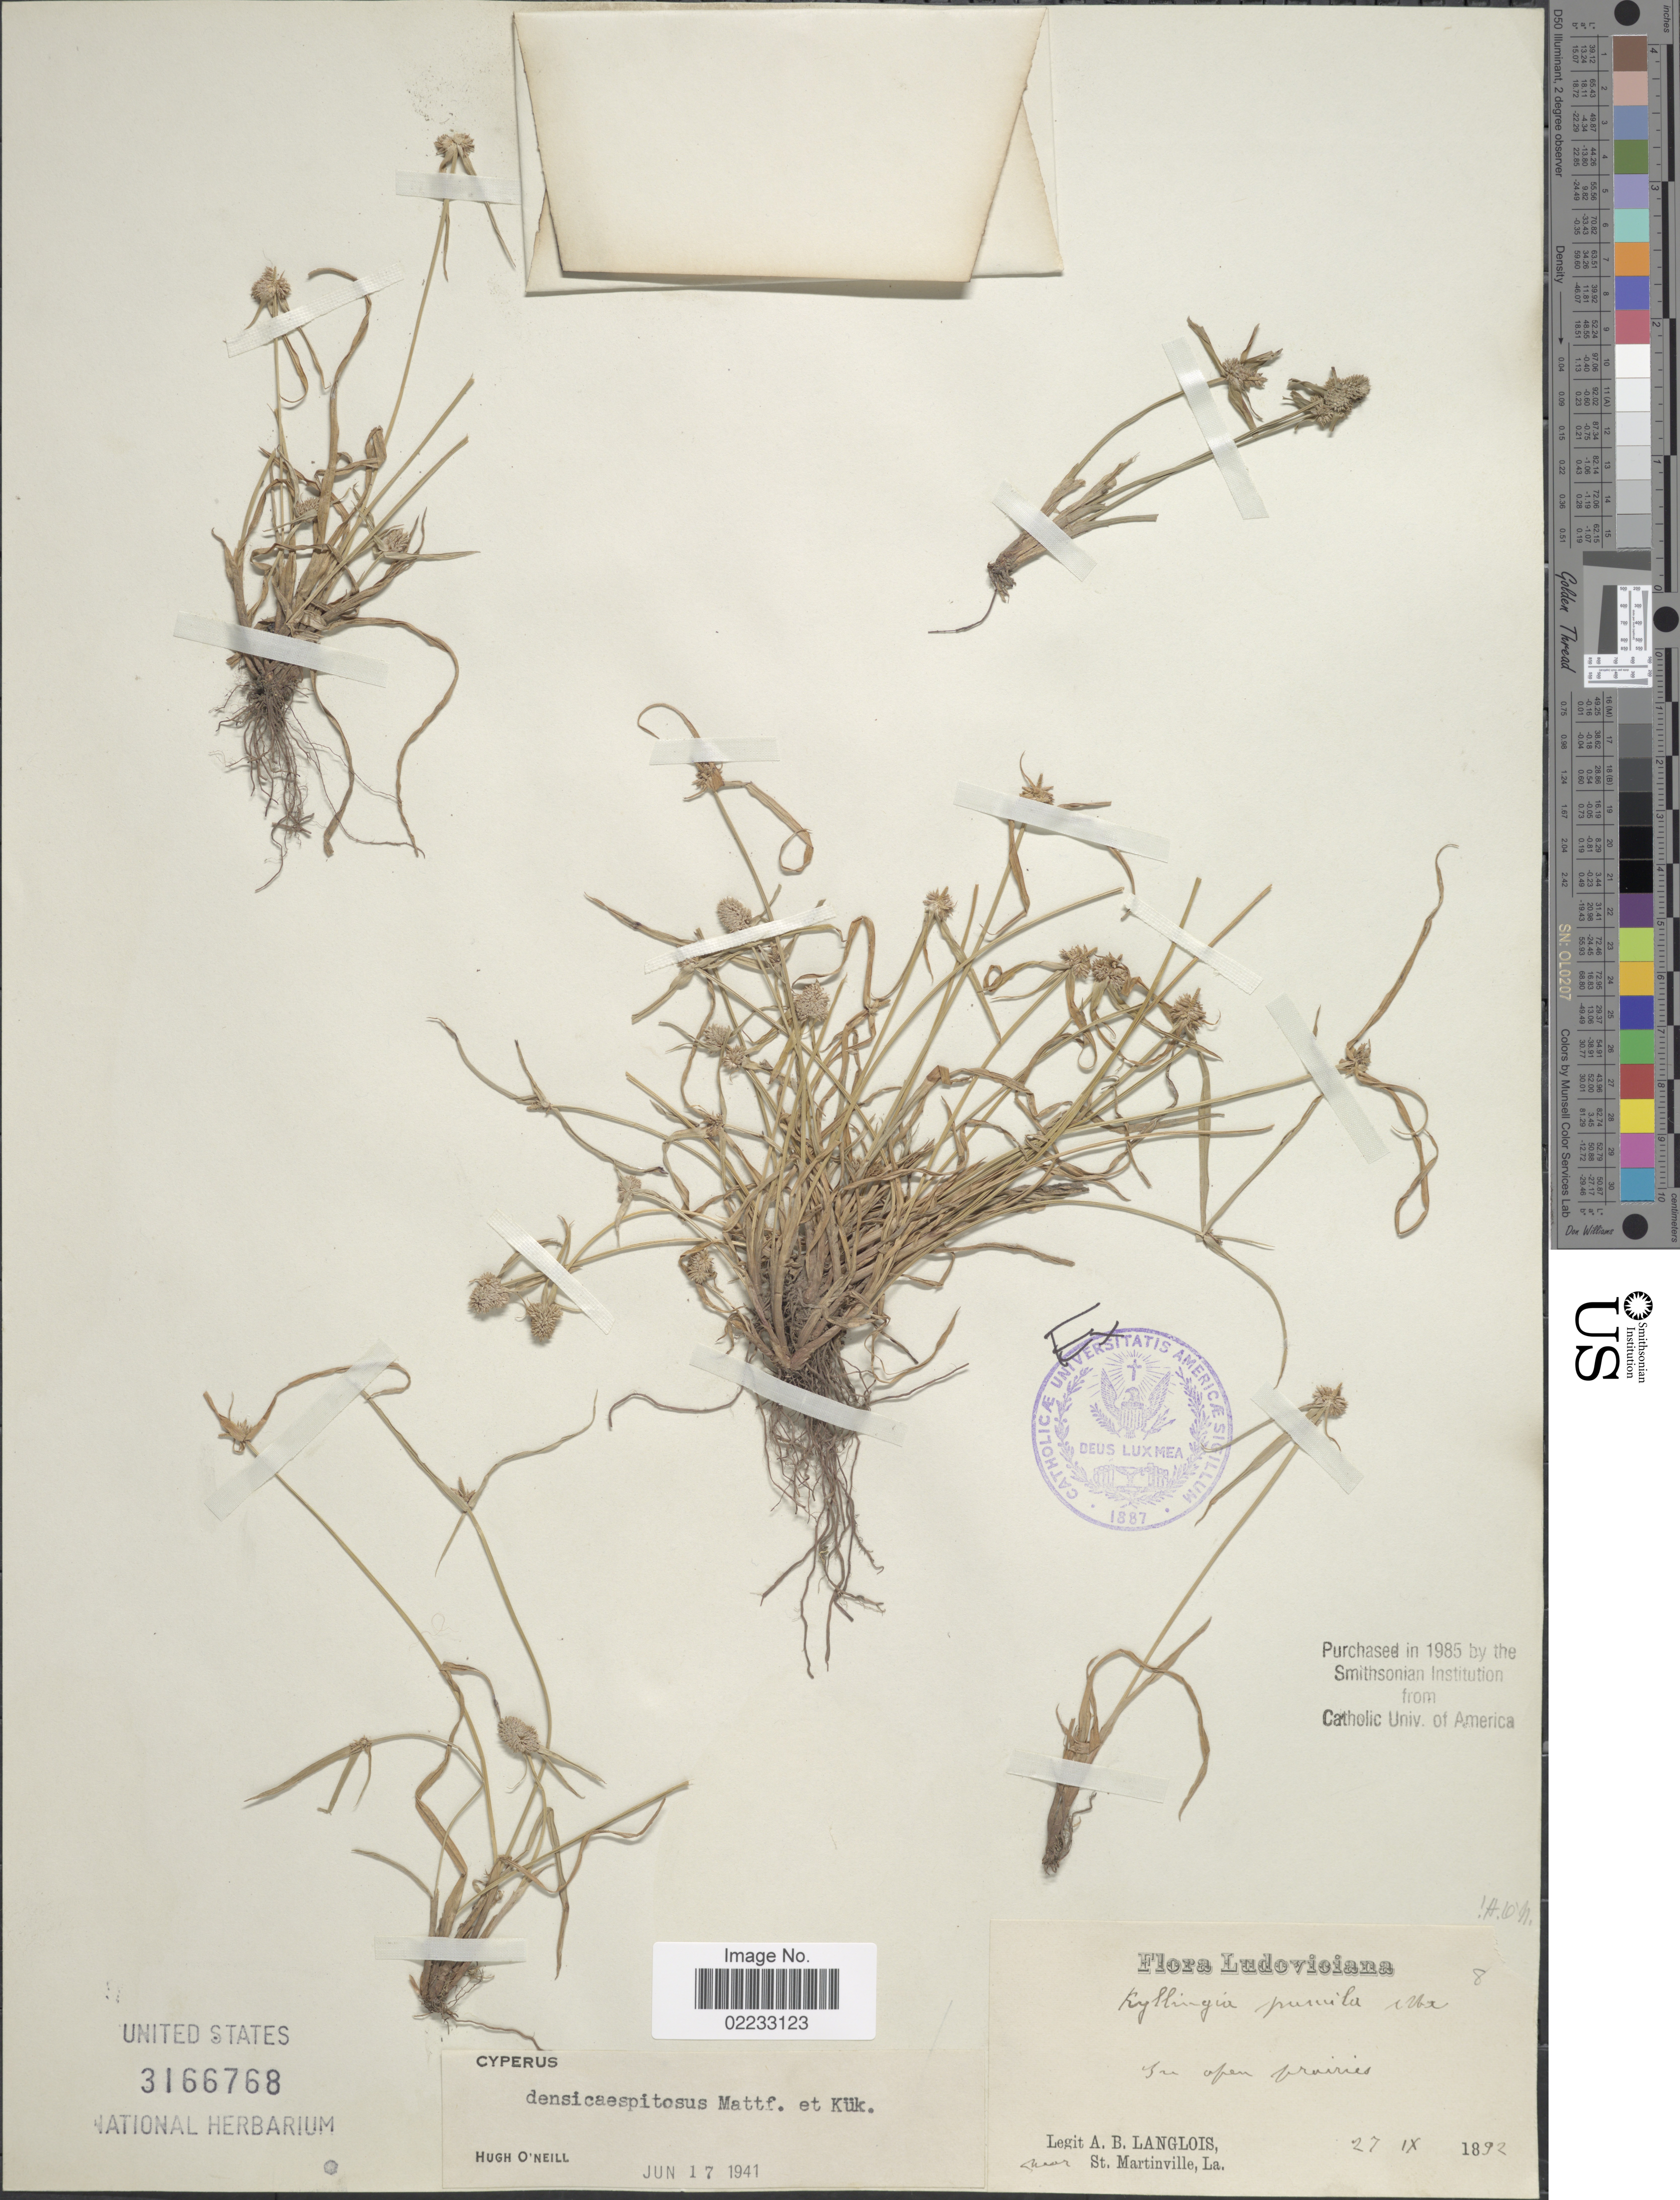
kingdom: Plantae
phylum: Tracheophyta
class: Liliopsida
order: Poales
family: Cyperaceae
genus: Cyperus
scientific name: Cyperus hortensis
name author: (Salzm. ex Steud.) Dorr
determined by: Strong, Mark T., (BOT), Smithsonian Institution - National Museum of Natural History (UNITED STATES)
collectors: A. Langlois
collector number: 8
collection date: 1892-09-27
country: United States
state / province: Louisiana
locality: Ludoviciana, near St. Martinville, La.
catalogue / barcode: US 3166768